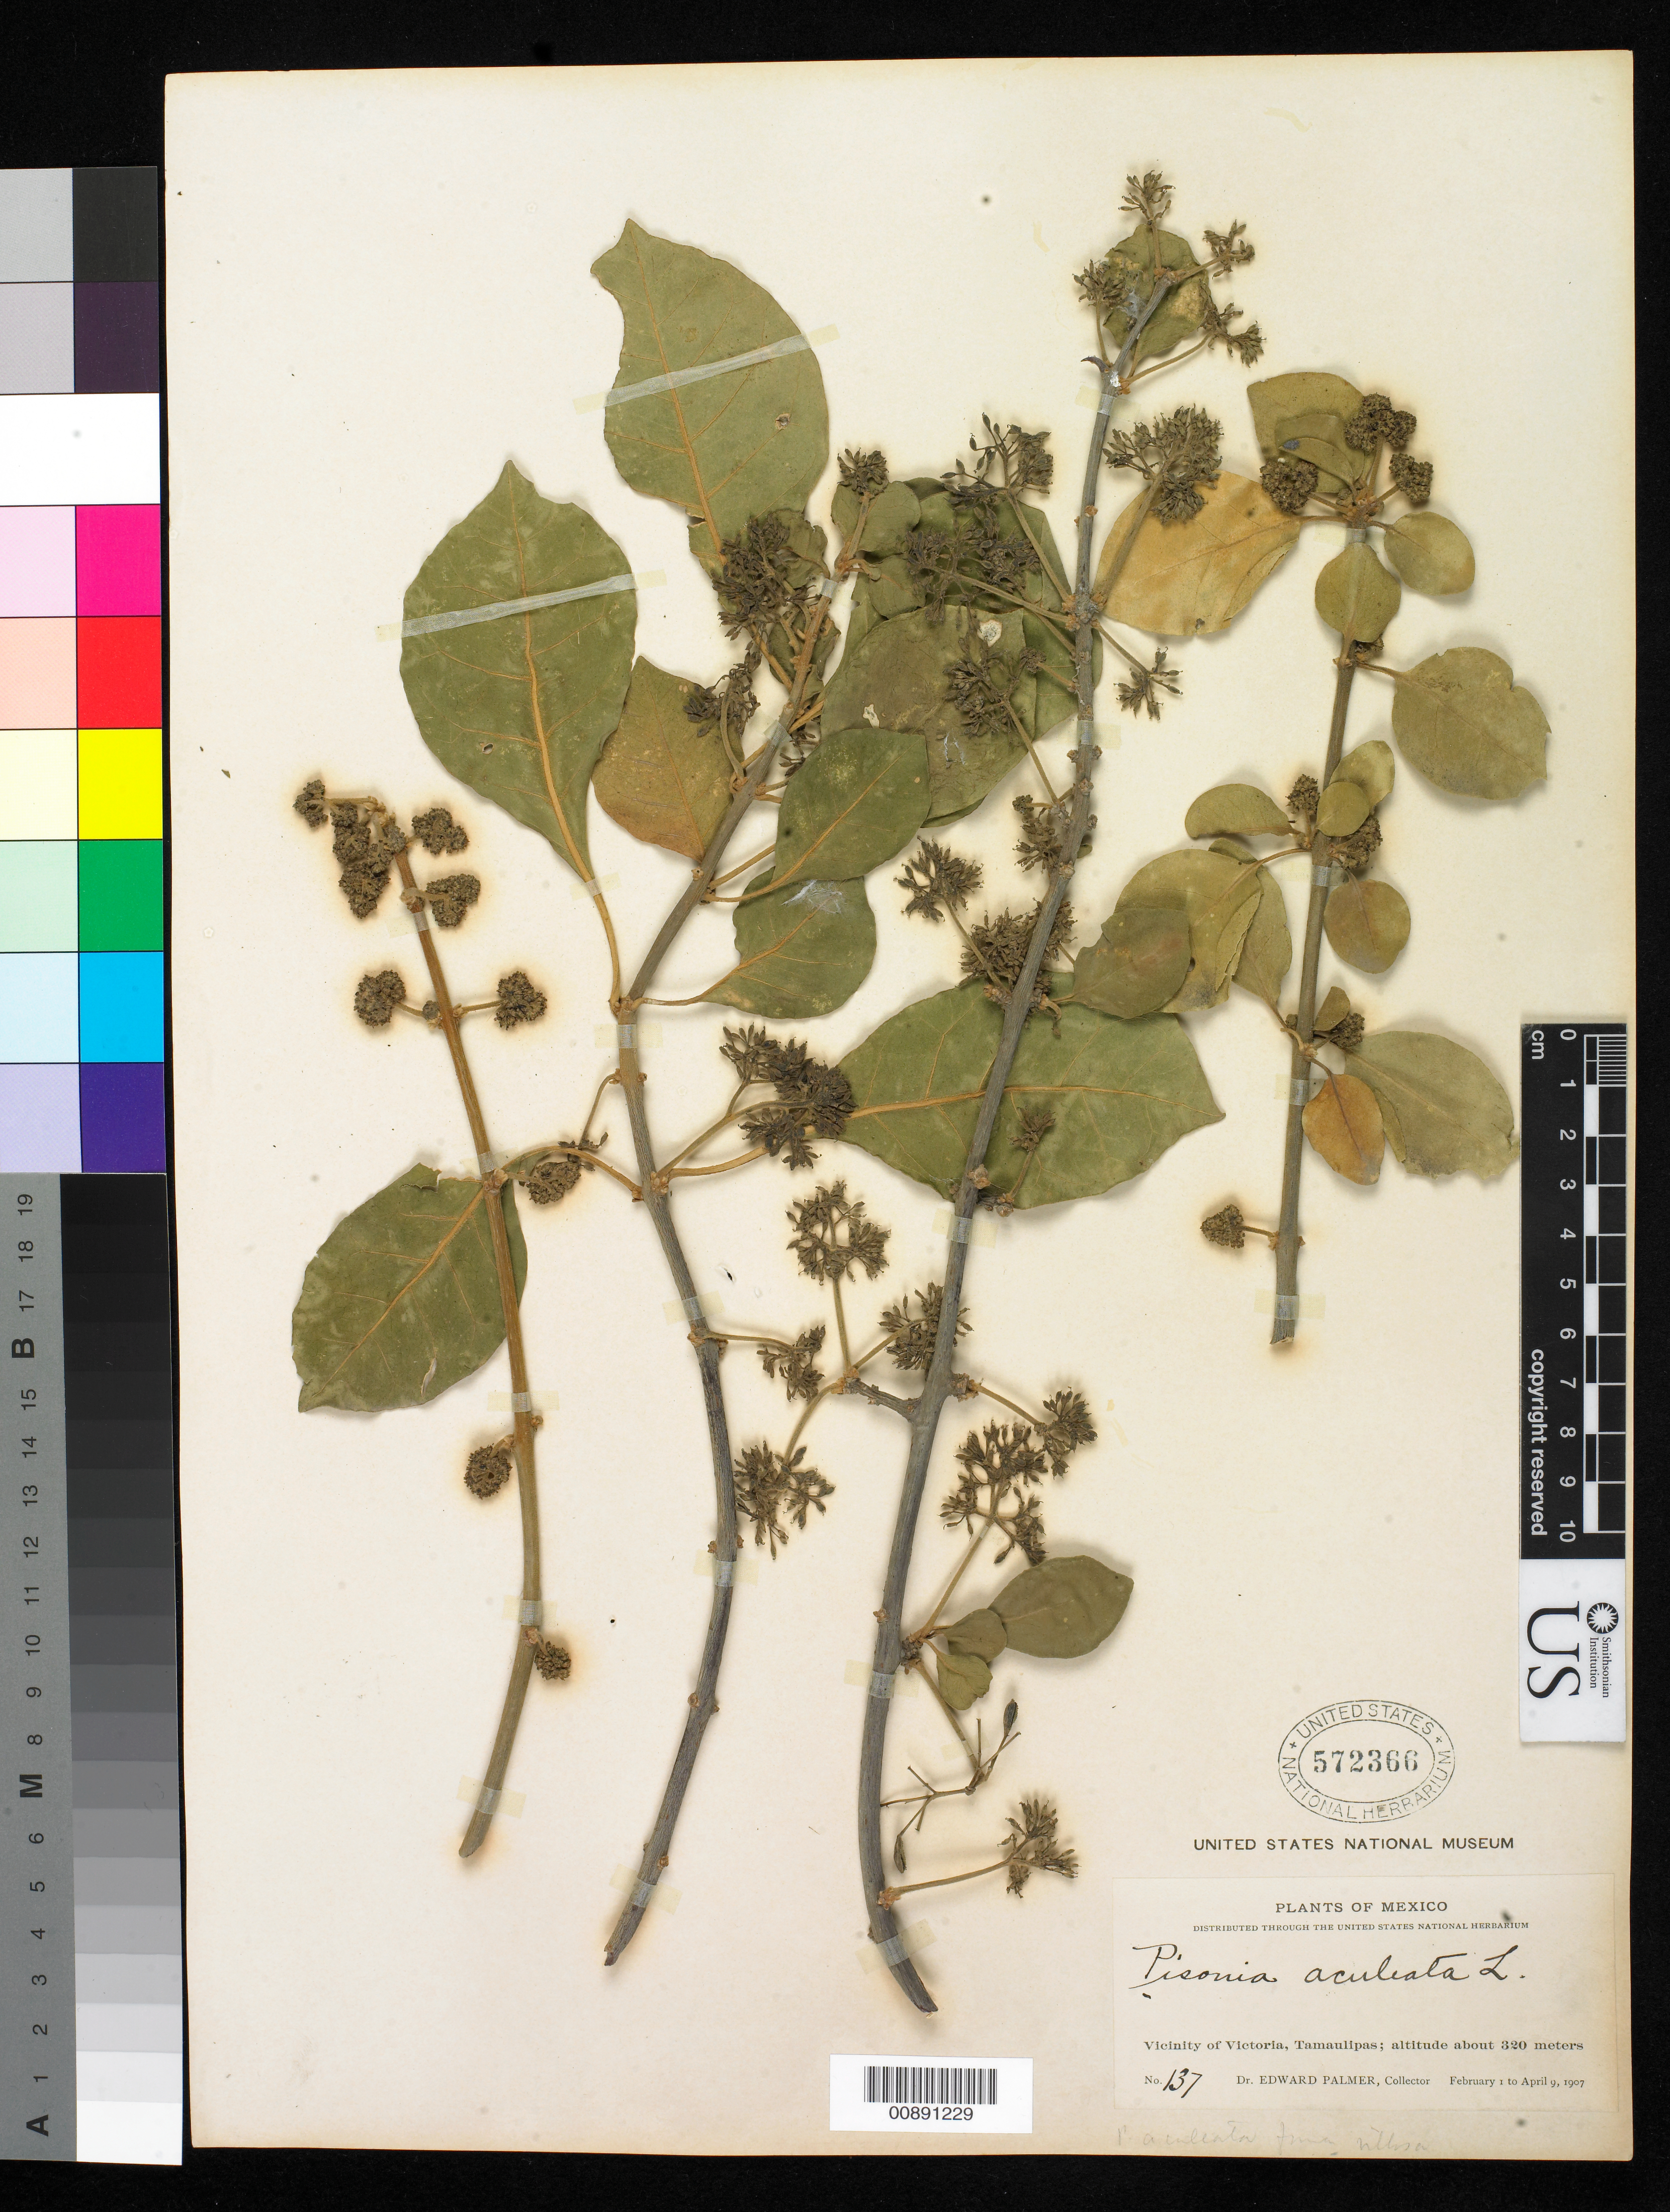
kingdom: Plantae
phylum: Tracheophyta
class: Magnoliopsida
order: Caryophyllales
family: Nyctaginaceae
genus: Pisonia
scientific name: Pisonia aculeata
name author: L.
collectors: E. Palmer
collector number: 137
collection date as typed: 01 Feb 1907 to 09 Apr 1907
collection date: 1907-02-01/1907-04-09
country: Mexico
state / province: Tamaulipas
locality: Vicinity of Victoria.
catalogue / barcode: US 572366